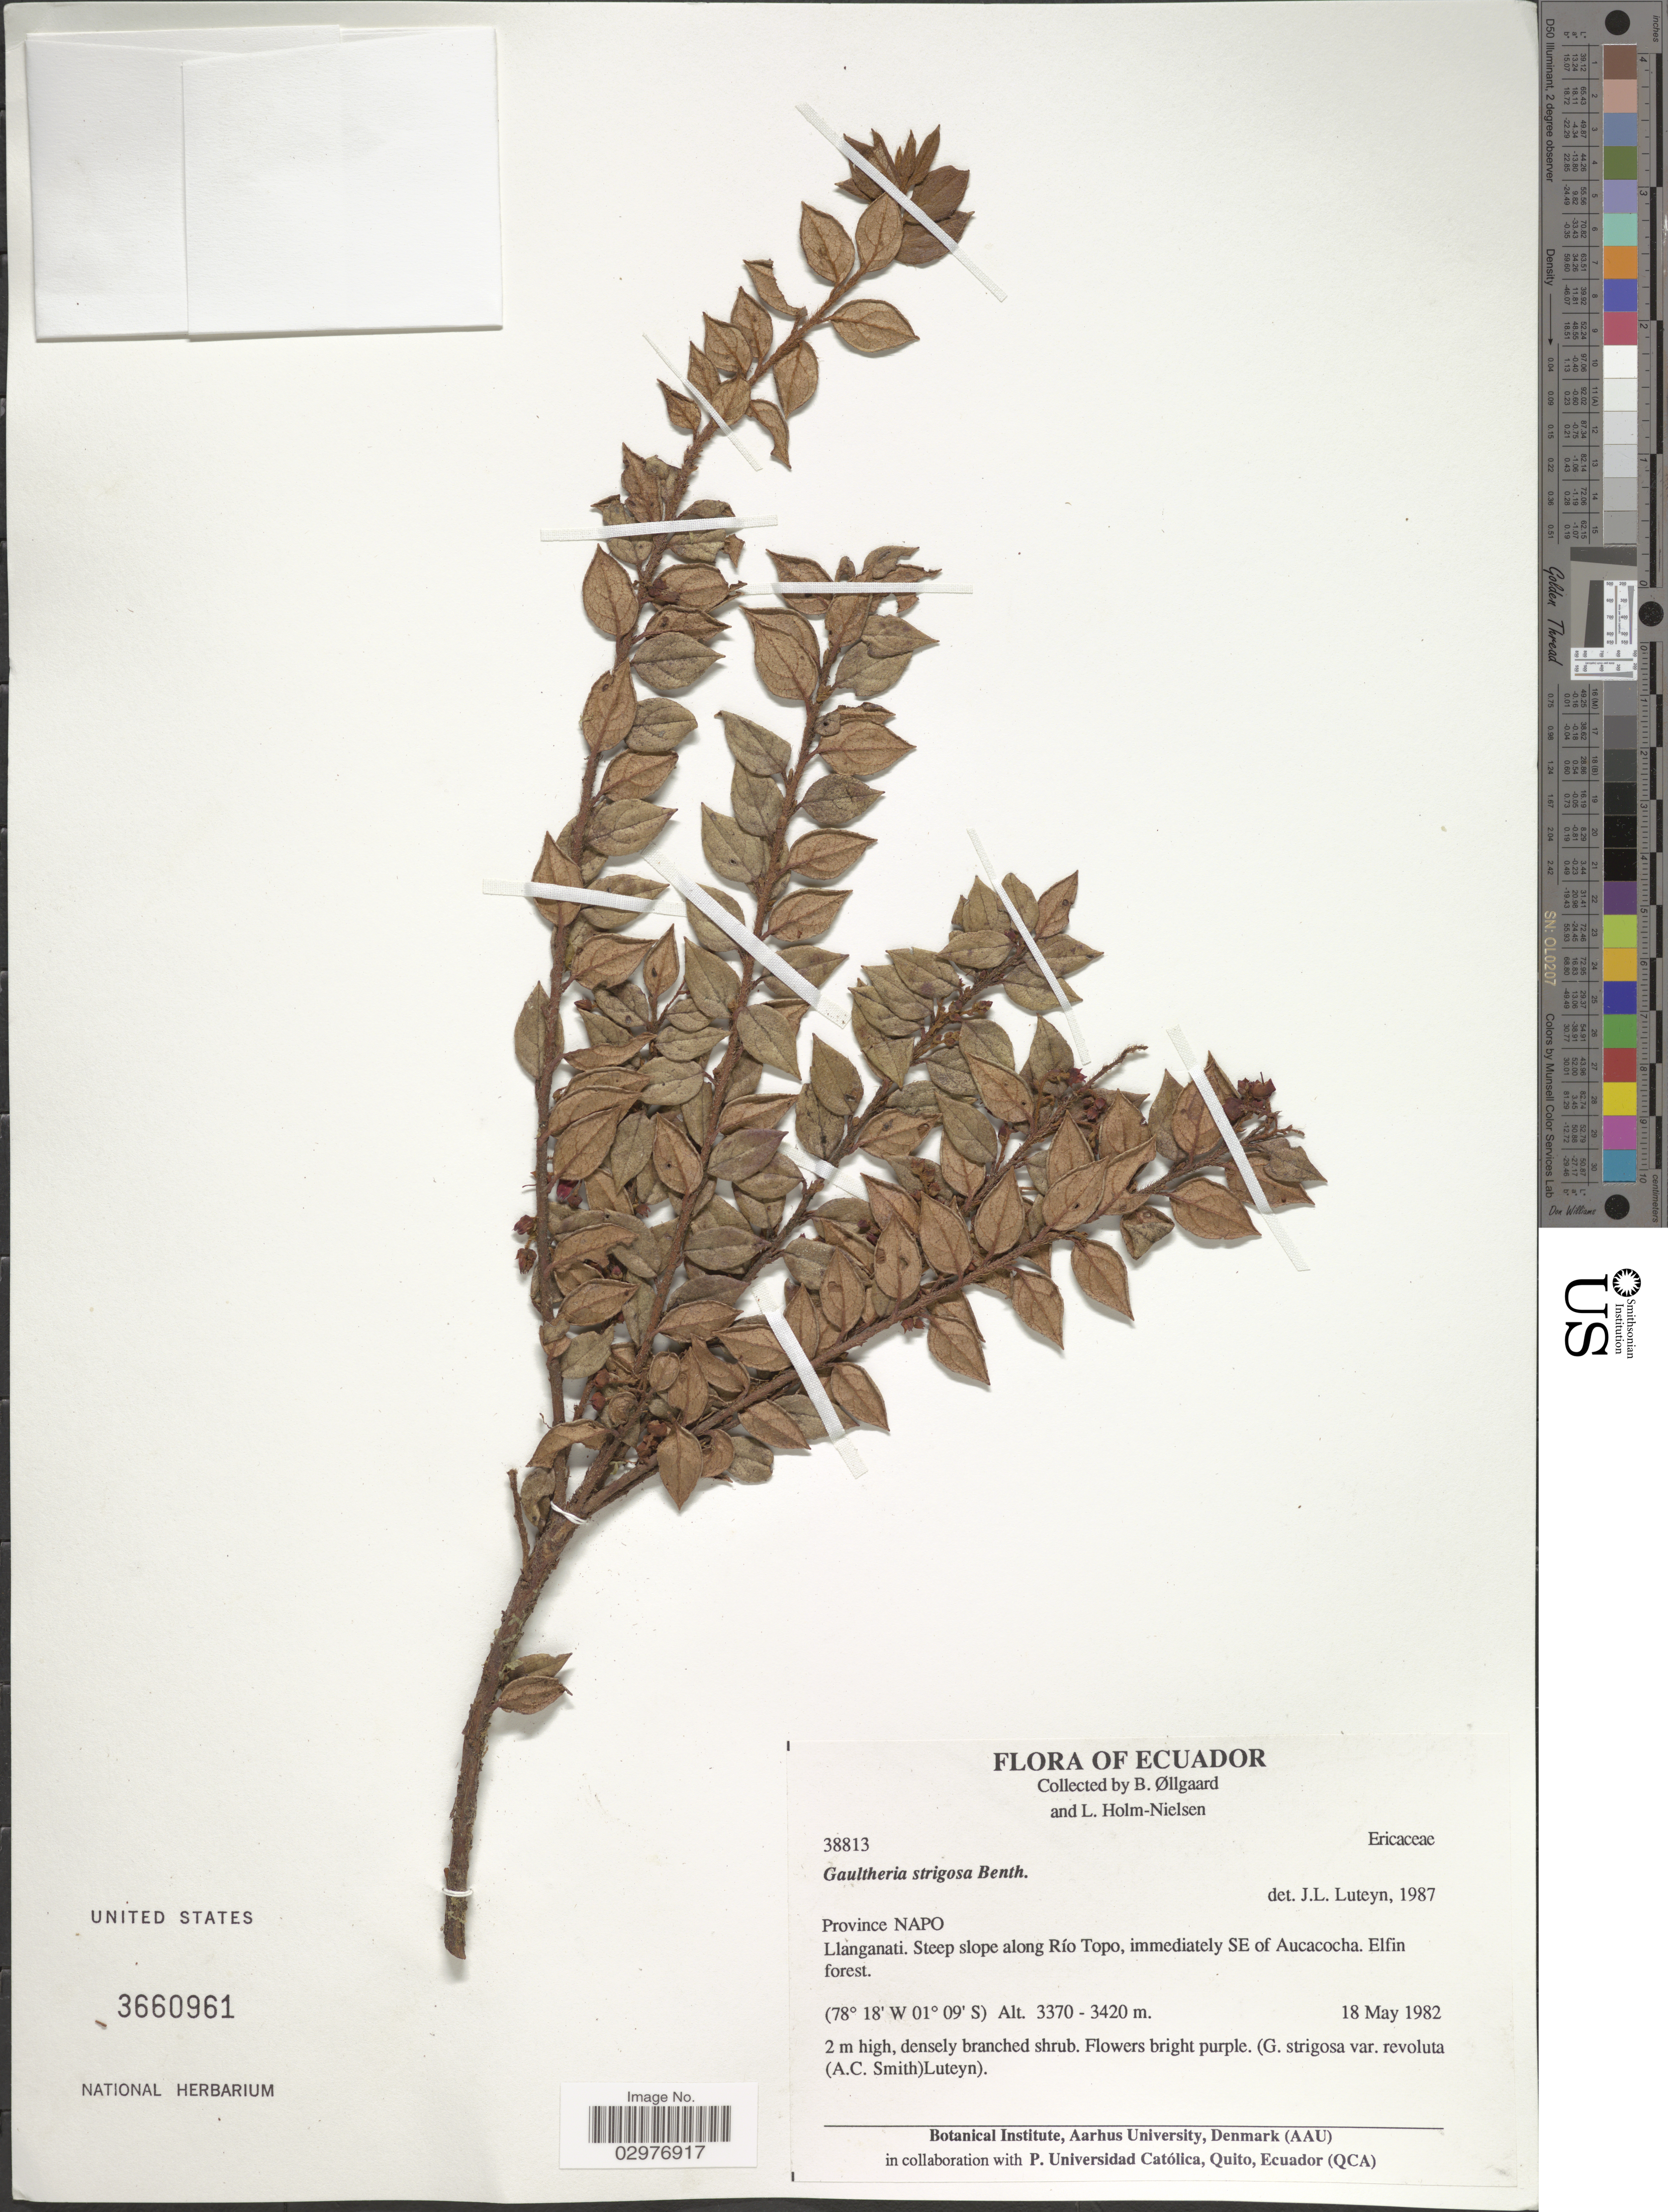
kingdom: Plantae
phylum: Tracheophyta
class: Magnoliopsida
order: Ericales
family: Ericaceae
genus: Gaultheria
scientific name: Gaultheria strigosa var. strigosa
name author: Benth.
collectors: B. Øllgaard & L. Holm-Nielsen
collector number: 38813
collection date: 1982-05-18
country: Ecuador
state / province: Napo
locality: Province Napo. Llanganati. Steep slope along Río Topo, immediately SE of Aucacocha. Elfin forest.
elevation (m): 3370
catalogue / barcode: US 3660961